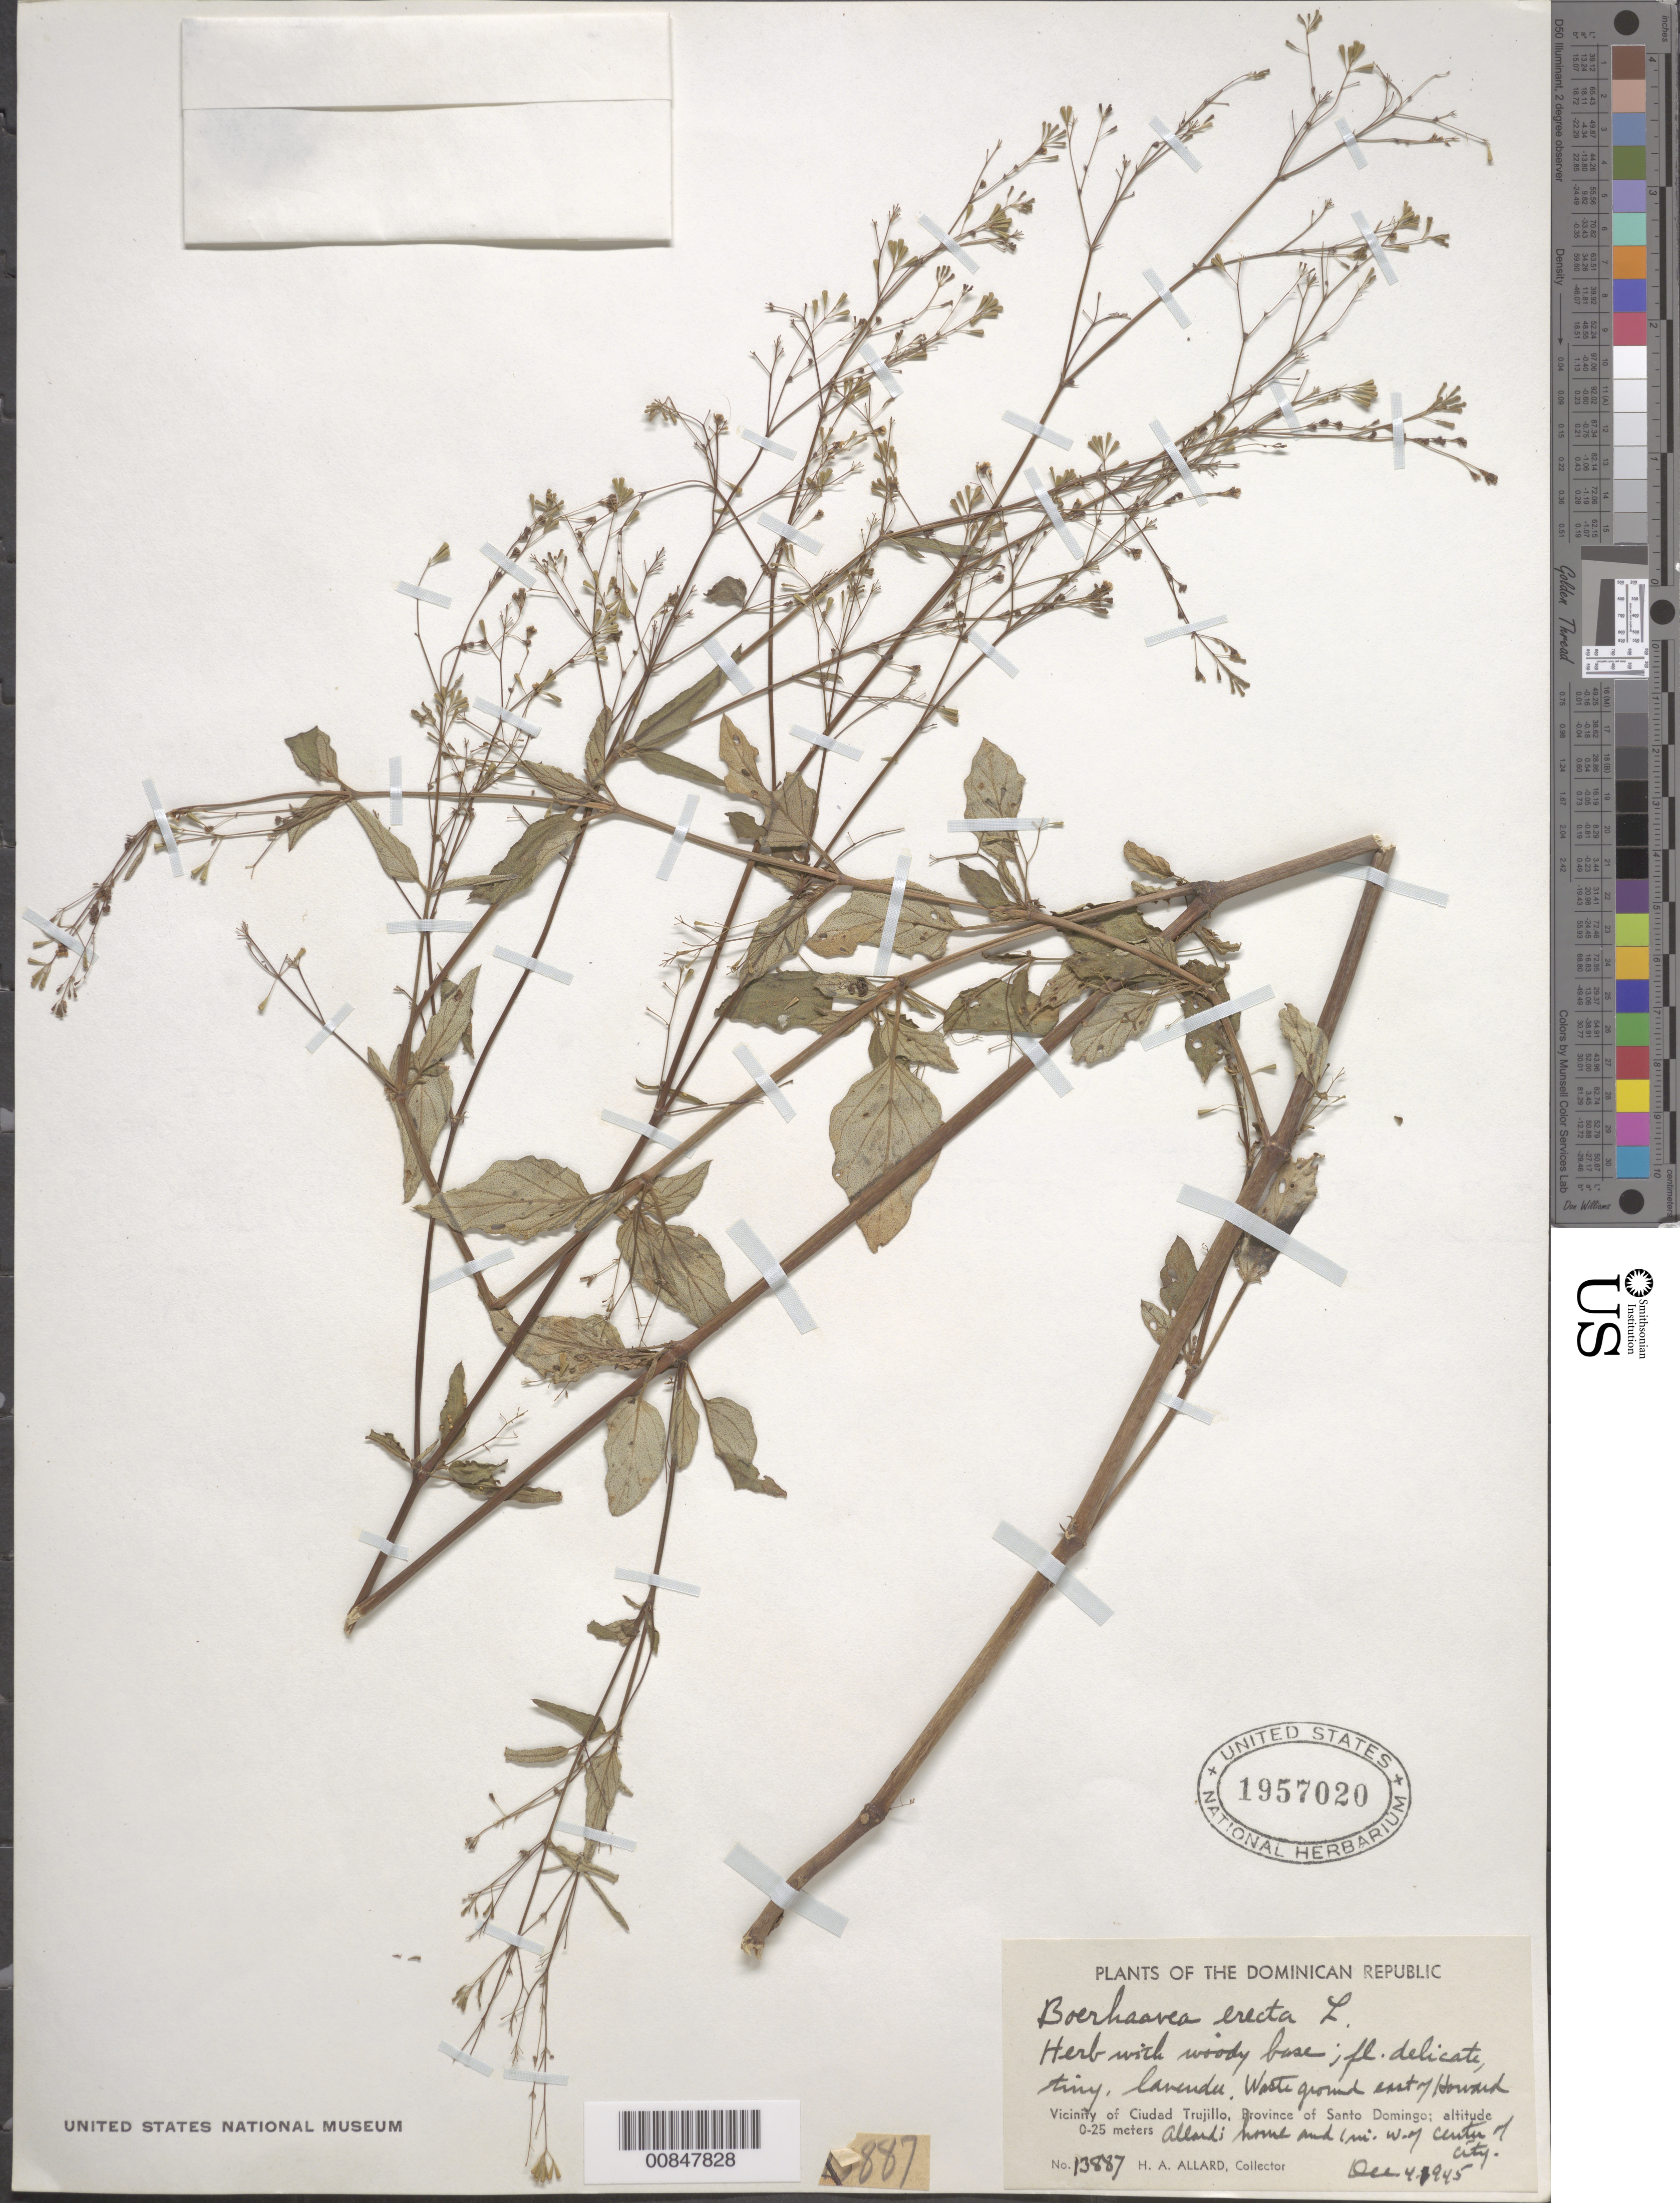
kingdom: Plantae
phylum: Tracheophyta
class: Magnoliopsida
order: Caryophyllales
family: Nyctaginaceae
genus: Boerhavia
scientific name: Boerhavia erecta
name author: L.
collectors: H. A. Allard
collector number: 13887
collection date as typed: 04 Dec 1945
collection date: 1945-12-04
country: Dominican Republic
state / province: Distrito Nacional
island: Hispaniola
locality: Vicinity of Ciudad Trujillo, Province of Santo Domingo (obsolete). East of Howard Allard's home and 1 mi. W of center of city.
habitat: Waste ground.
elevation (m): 0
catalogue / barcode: US 1957020